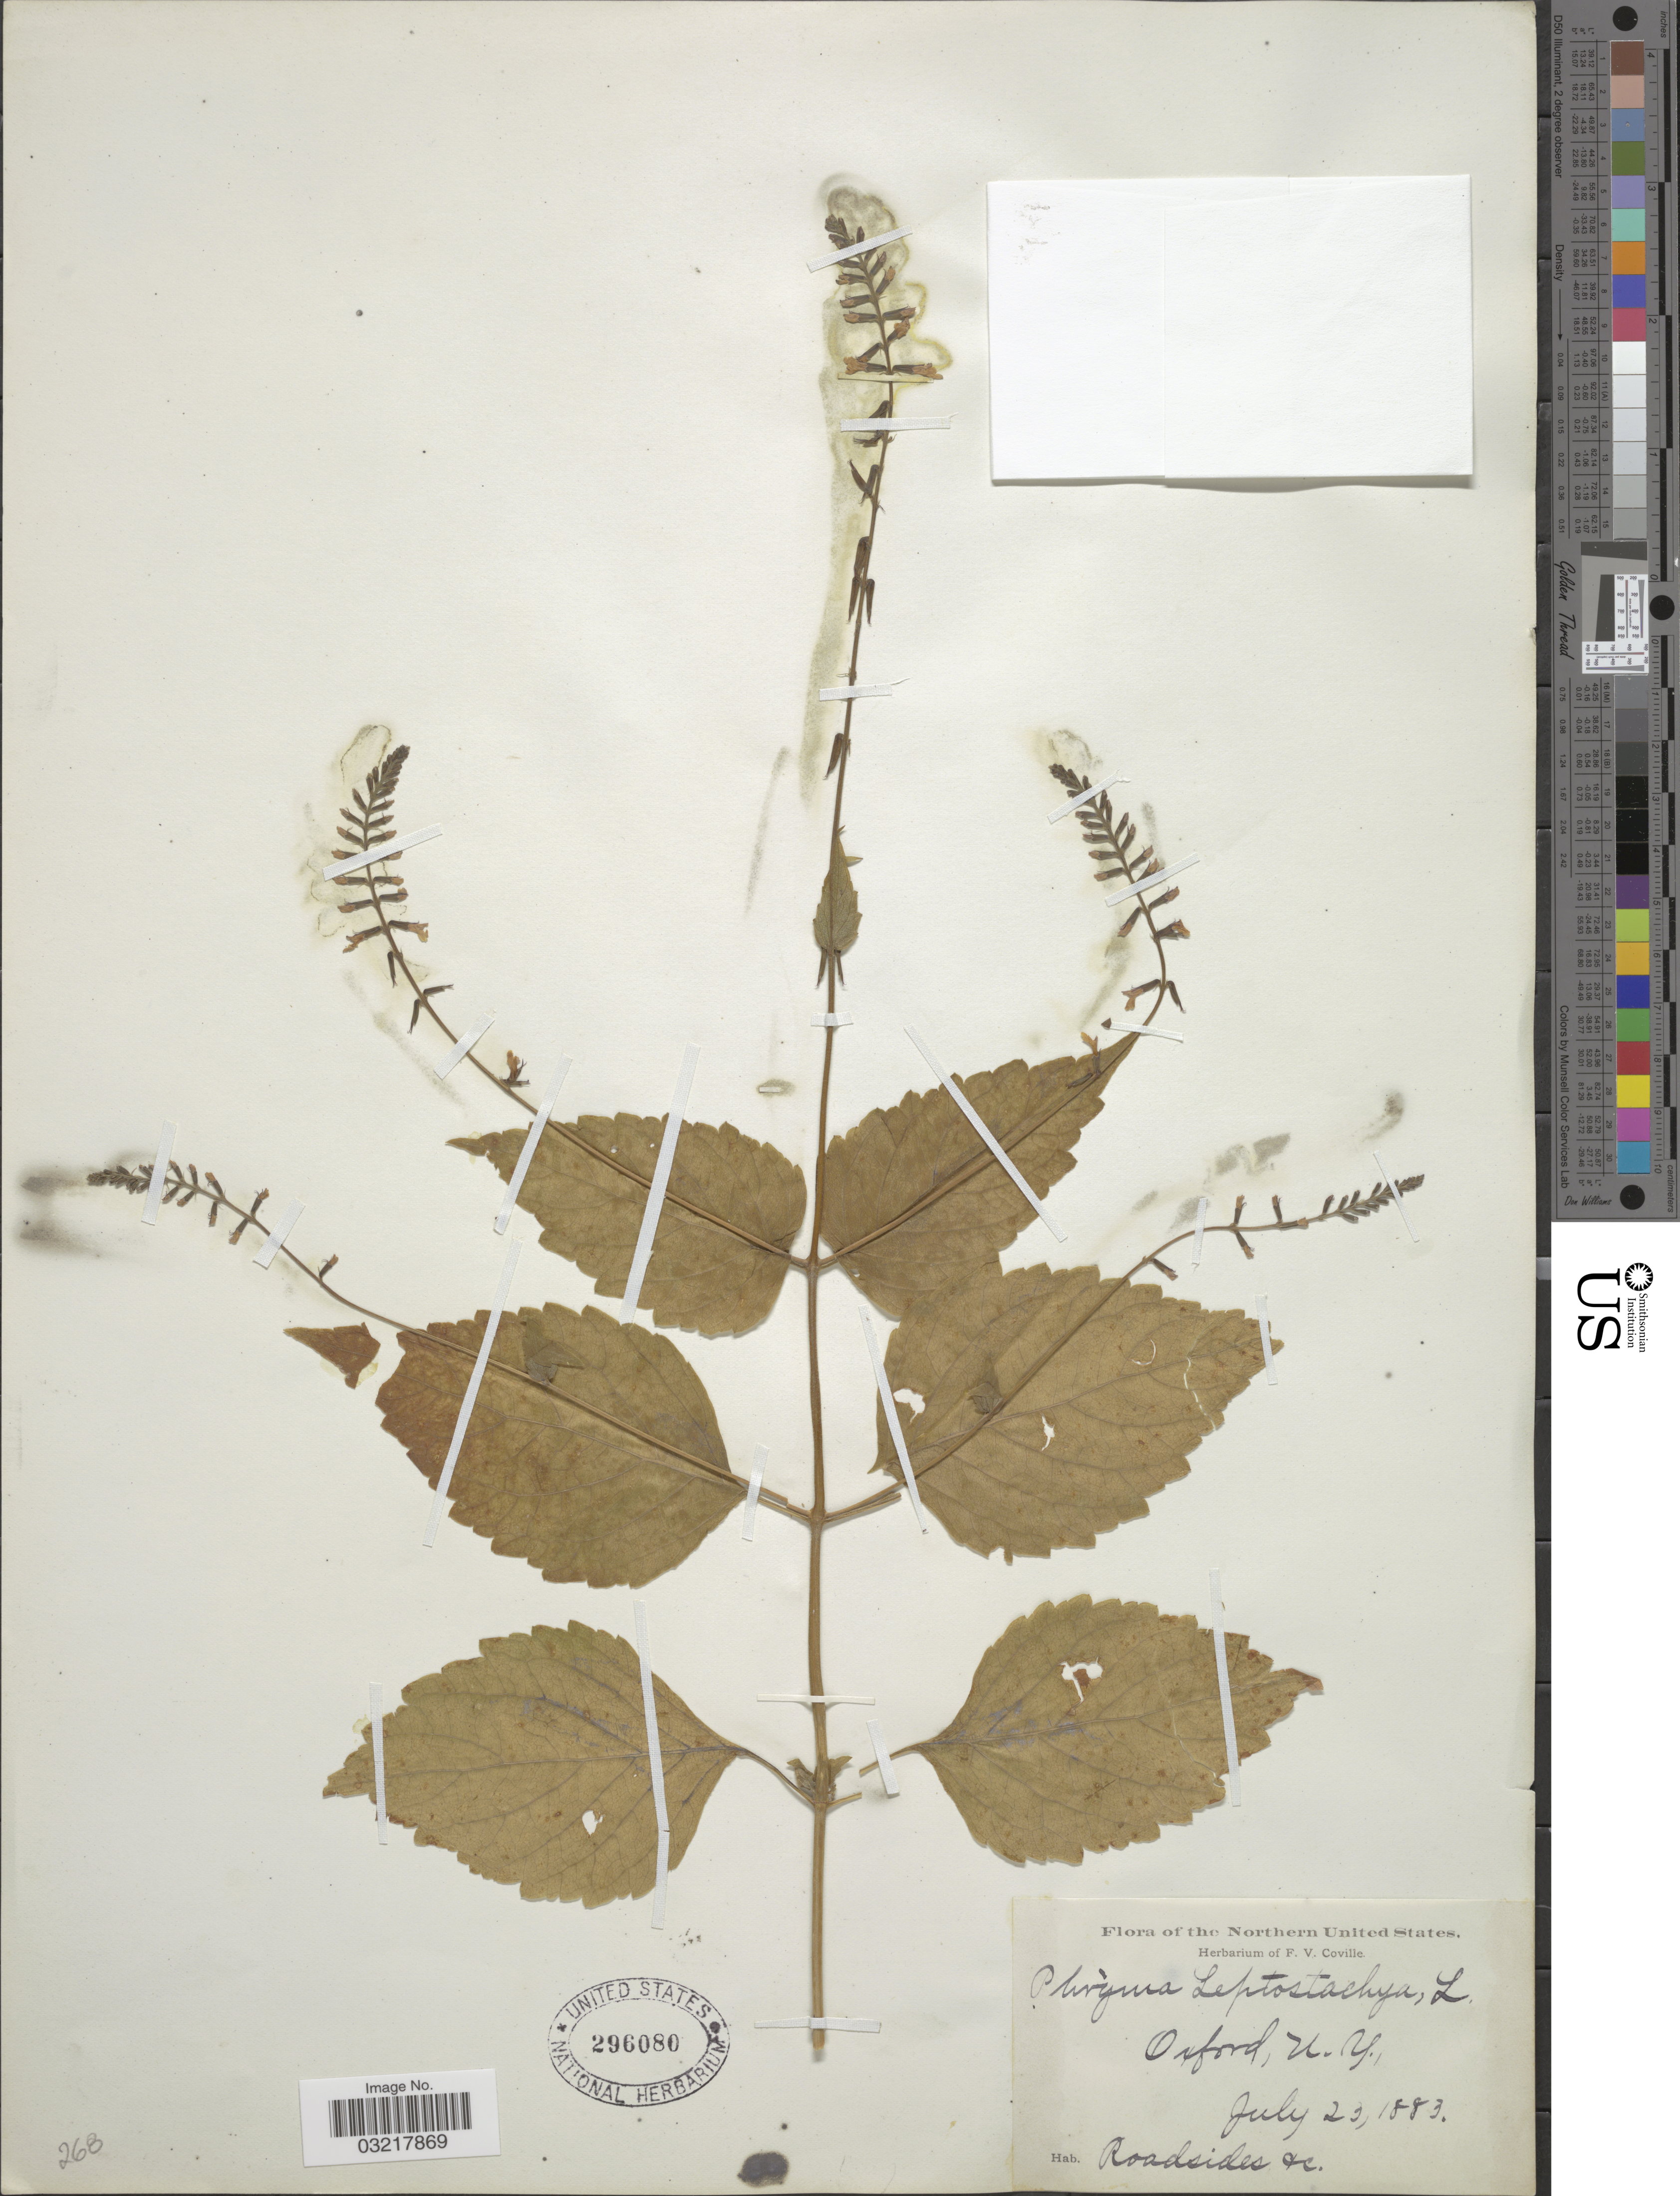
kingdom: Plantae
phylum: Tracheophyta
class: Magnoliopsida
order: Lamiales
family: Phrymaceae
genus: Phryma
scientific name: Phryma leptostachya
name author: L.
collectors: ex herb. F. V. Coville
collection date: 1883-07-23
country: United States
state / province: New York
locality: Northern United States. Oxford, N. Y.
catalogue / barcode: US 296080